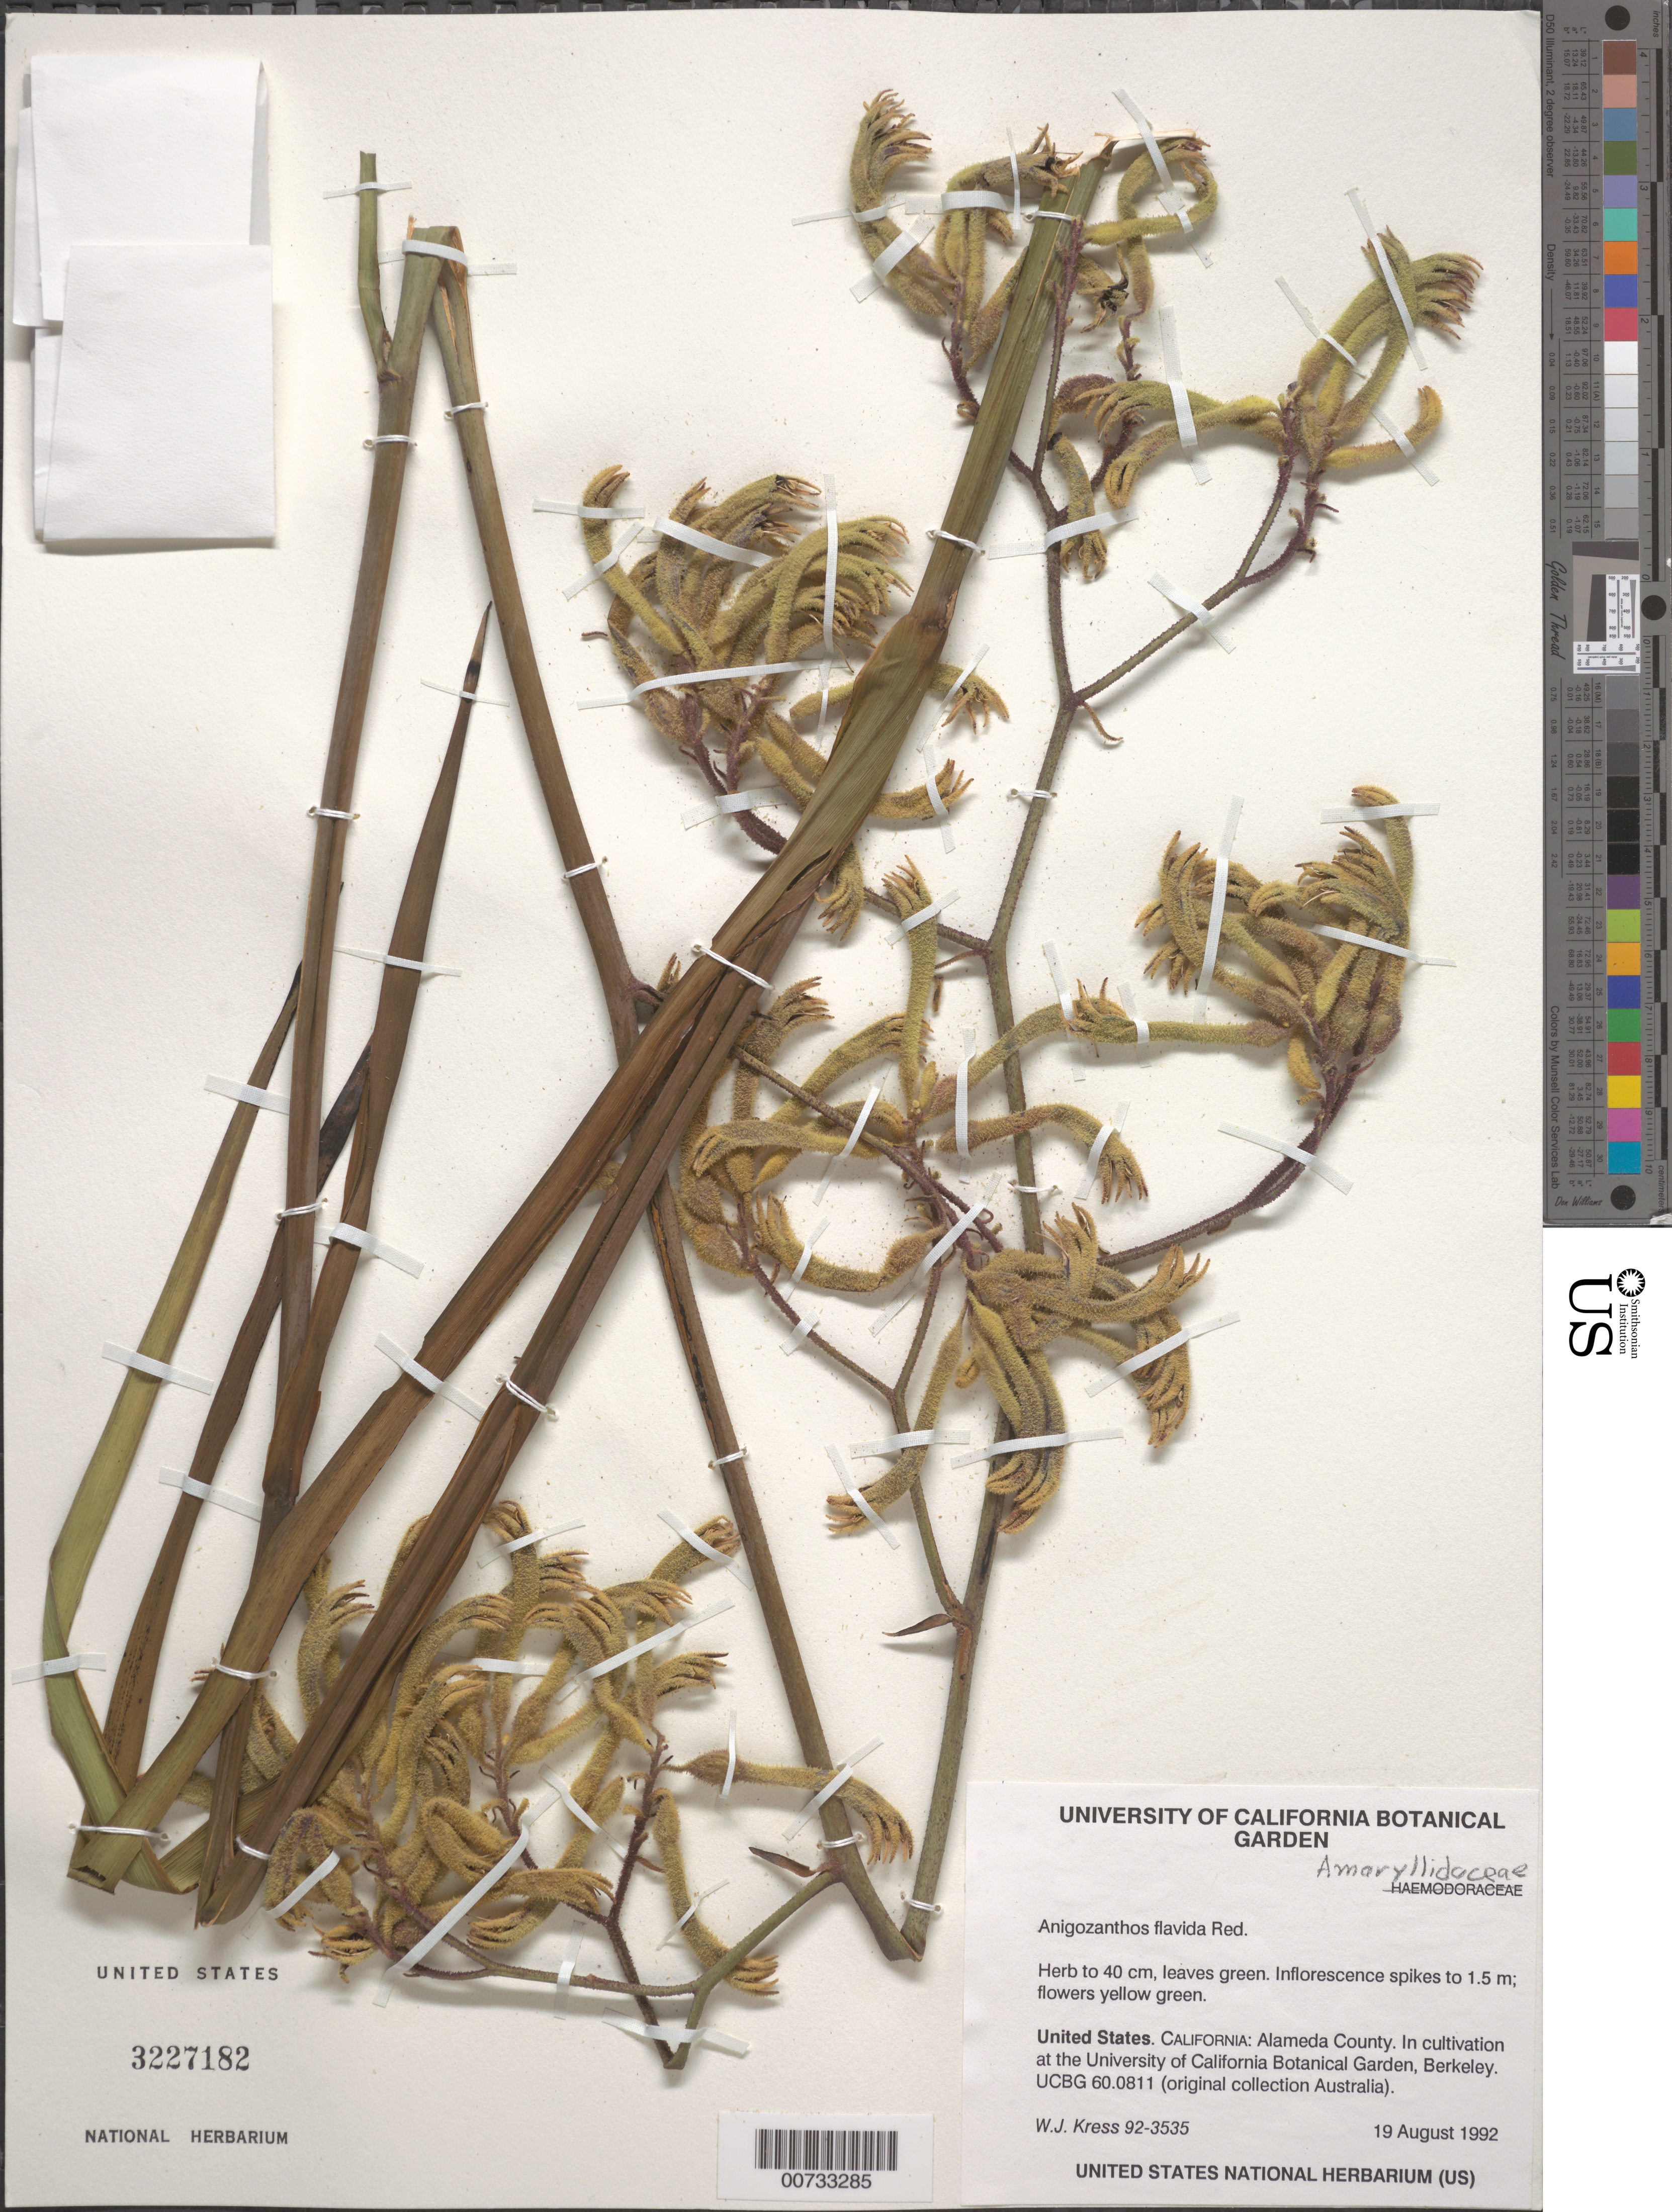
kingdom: Plantae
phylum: Tracheophyta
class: Liliopsida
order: Commelinales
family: Haemodoraceae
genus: Anigozanthos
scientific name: Anigozanthos flavidus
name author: DC.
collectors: W. J. Kress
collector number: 92-3535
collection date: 1992-08-19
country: United States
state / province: California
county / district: Alameda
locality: In cultivation at University of California, Berkeley, Botanic Garden; 86.0714 (original collection New Zealand, Wellington, Moa Point).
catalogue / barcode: US 3227182